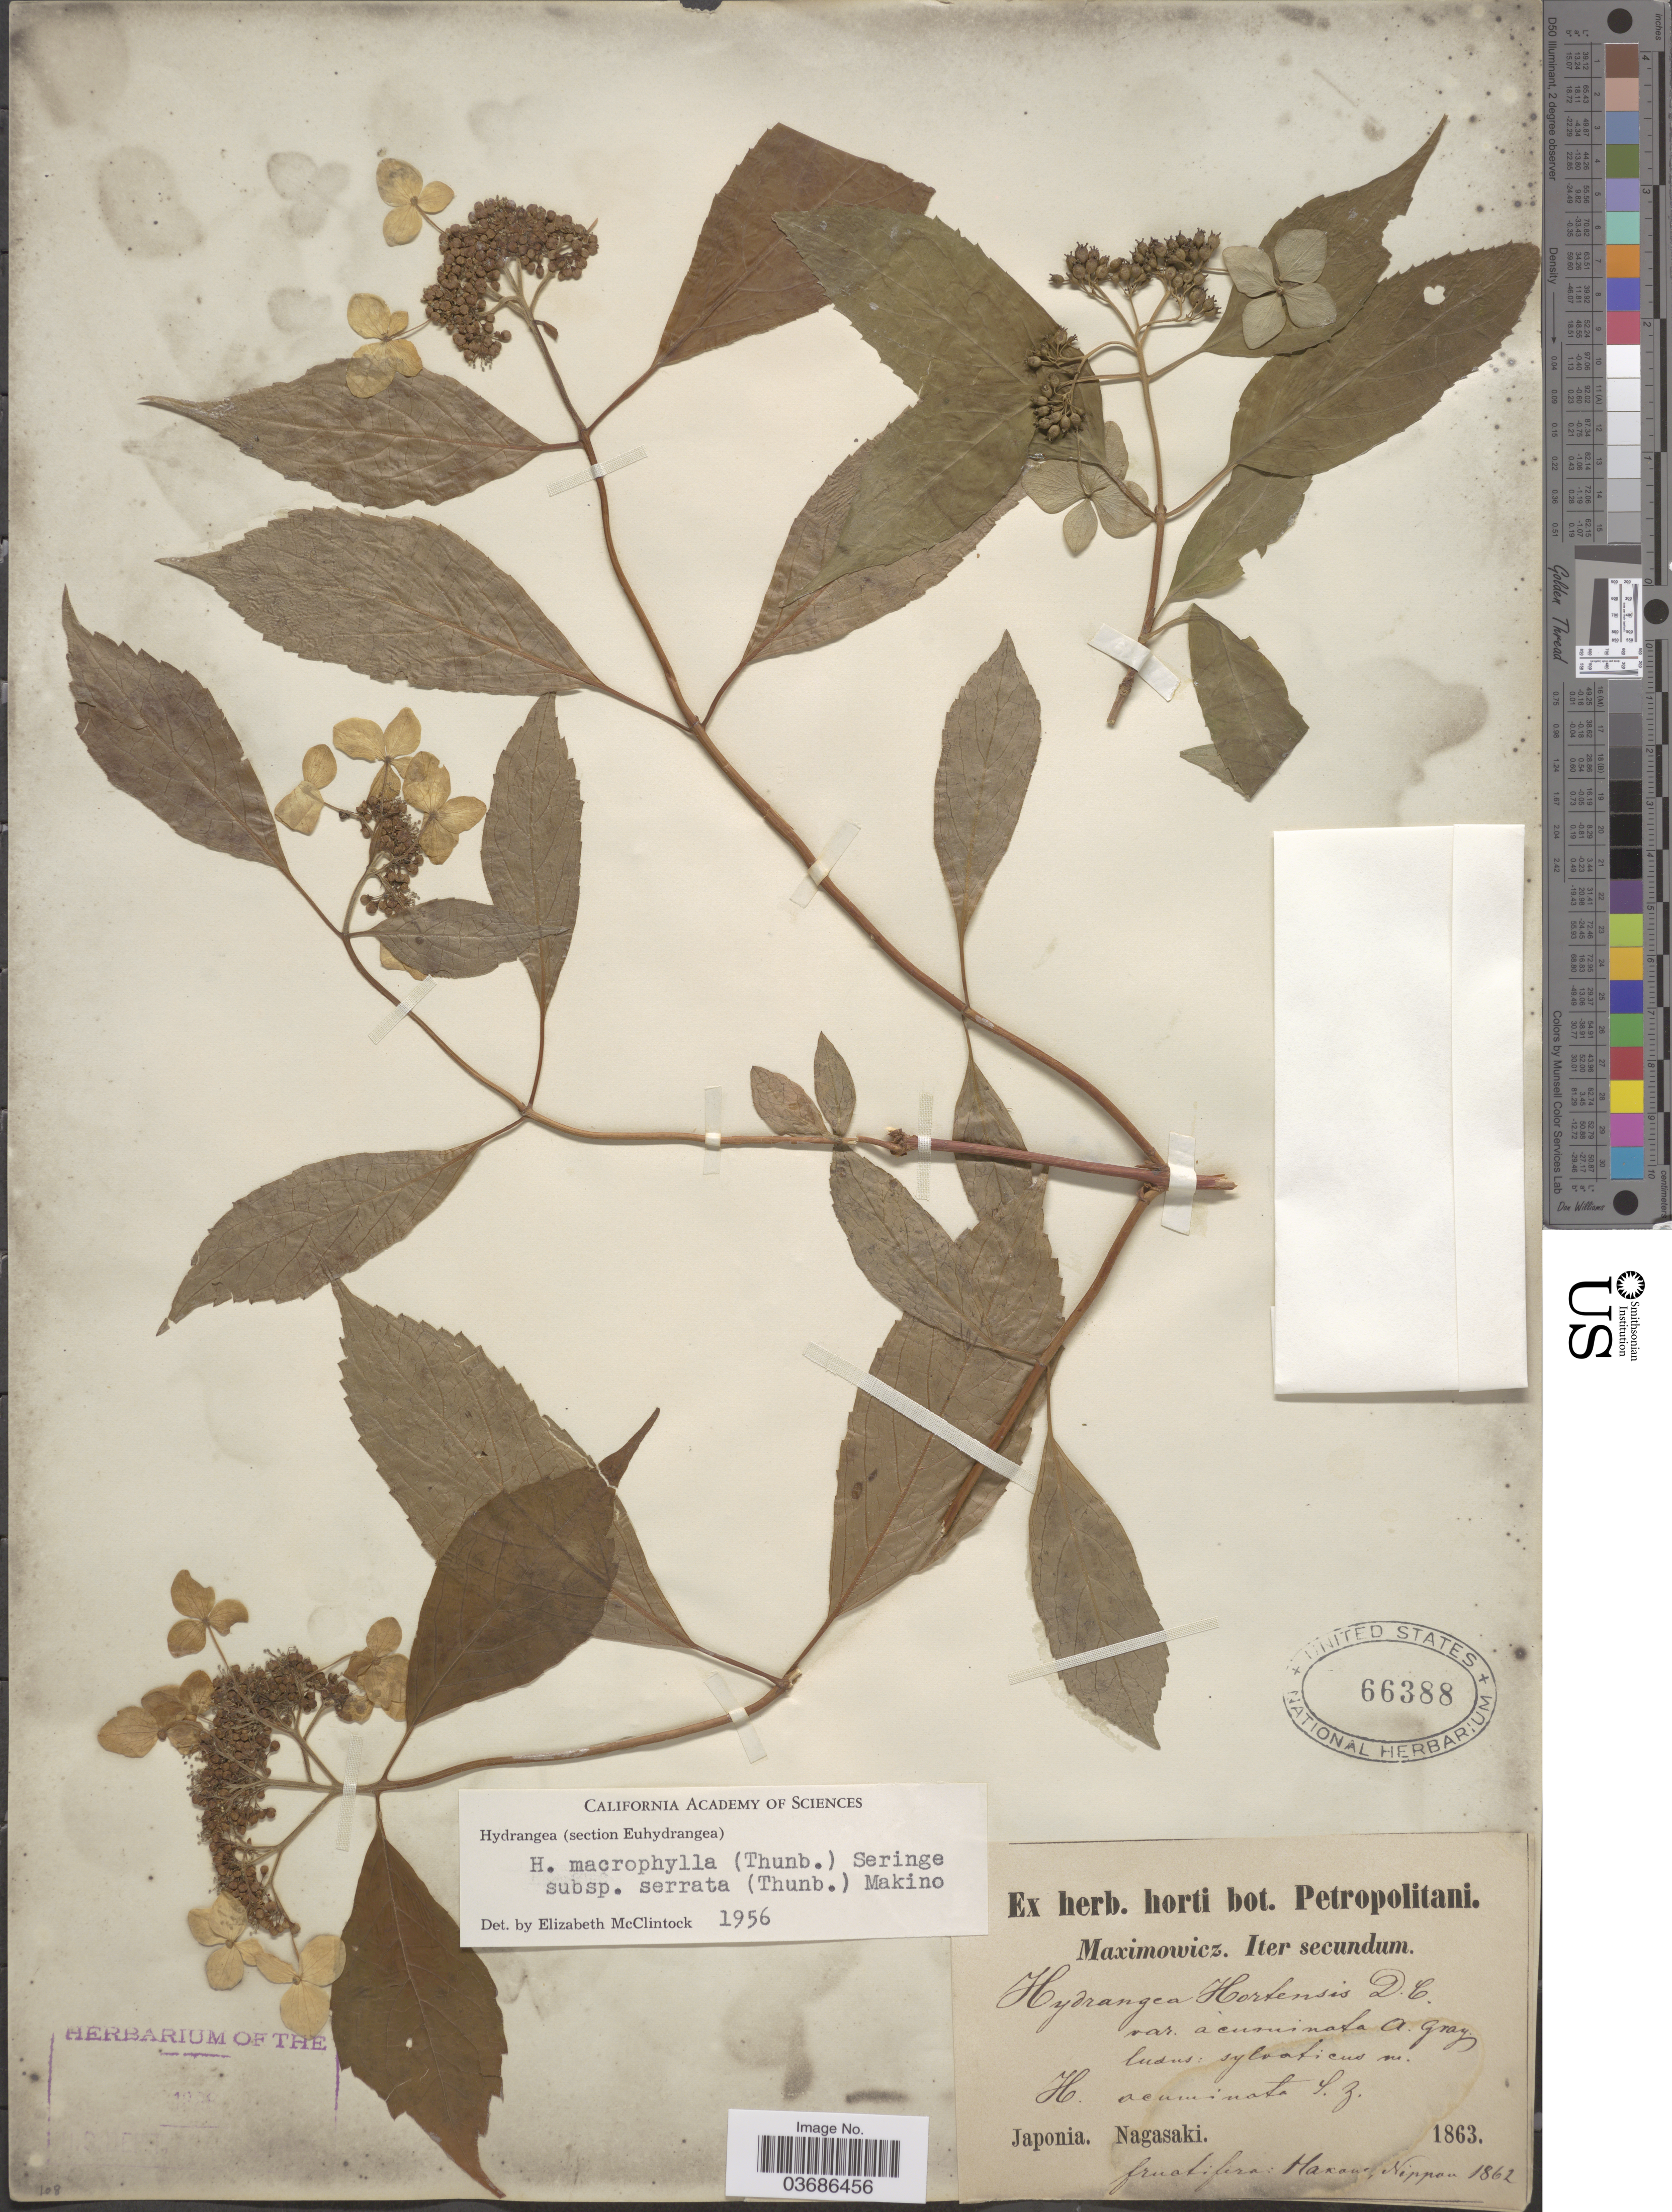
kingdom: Plantae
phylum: Tracheophyta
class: Magnoliopsida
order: Cornales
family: Hydrangeaceae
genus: Hydrangea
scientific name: Hydrangea macrophylla subsp. serrata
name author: (Thunb.) Makino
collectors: Maximowicz, --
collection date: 1862/1863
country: Japan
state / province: Nagasaki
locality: Iter secundum. Japonia. Hakone, Nippon.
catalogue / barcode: US 66388